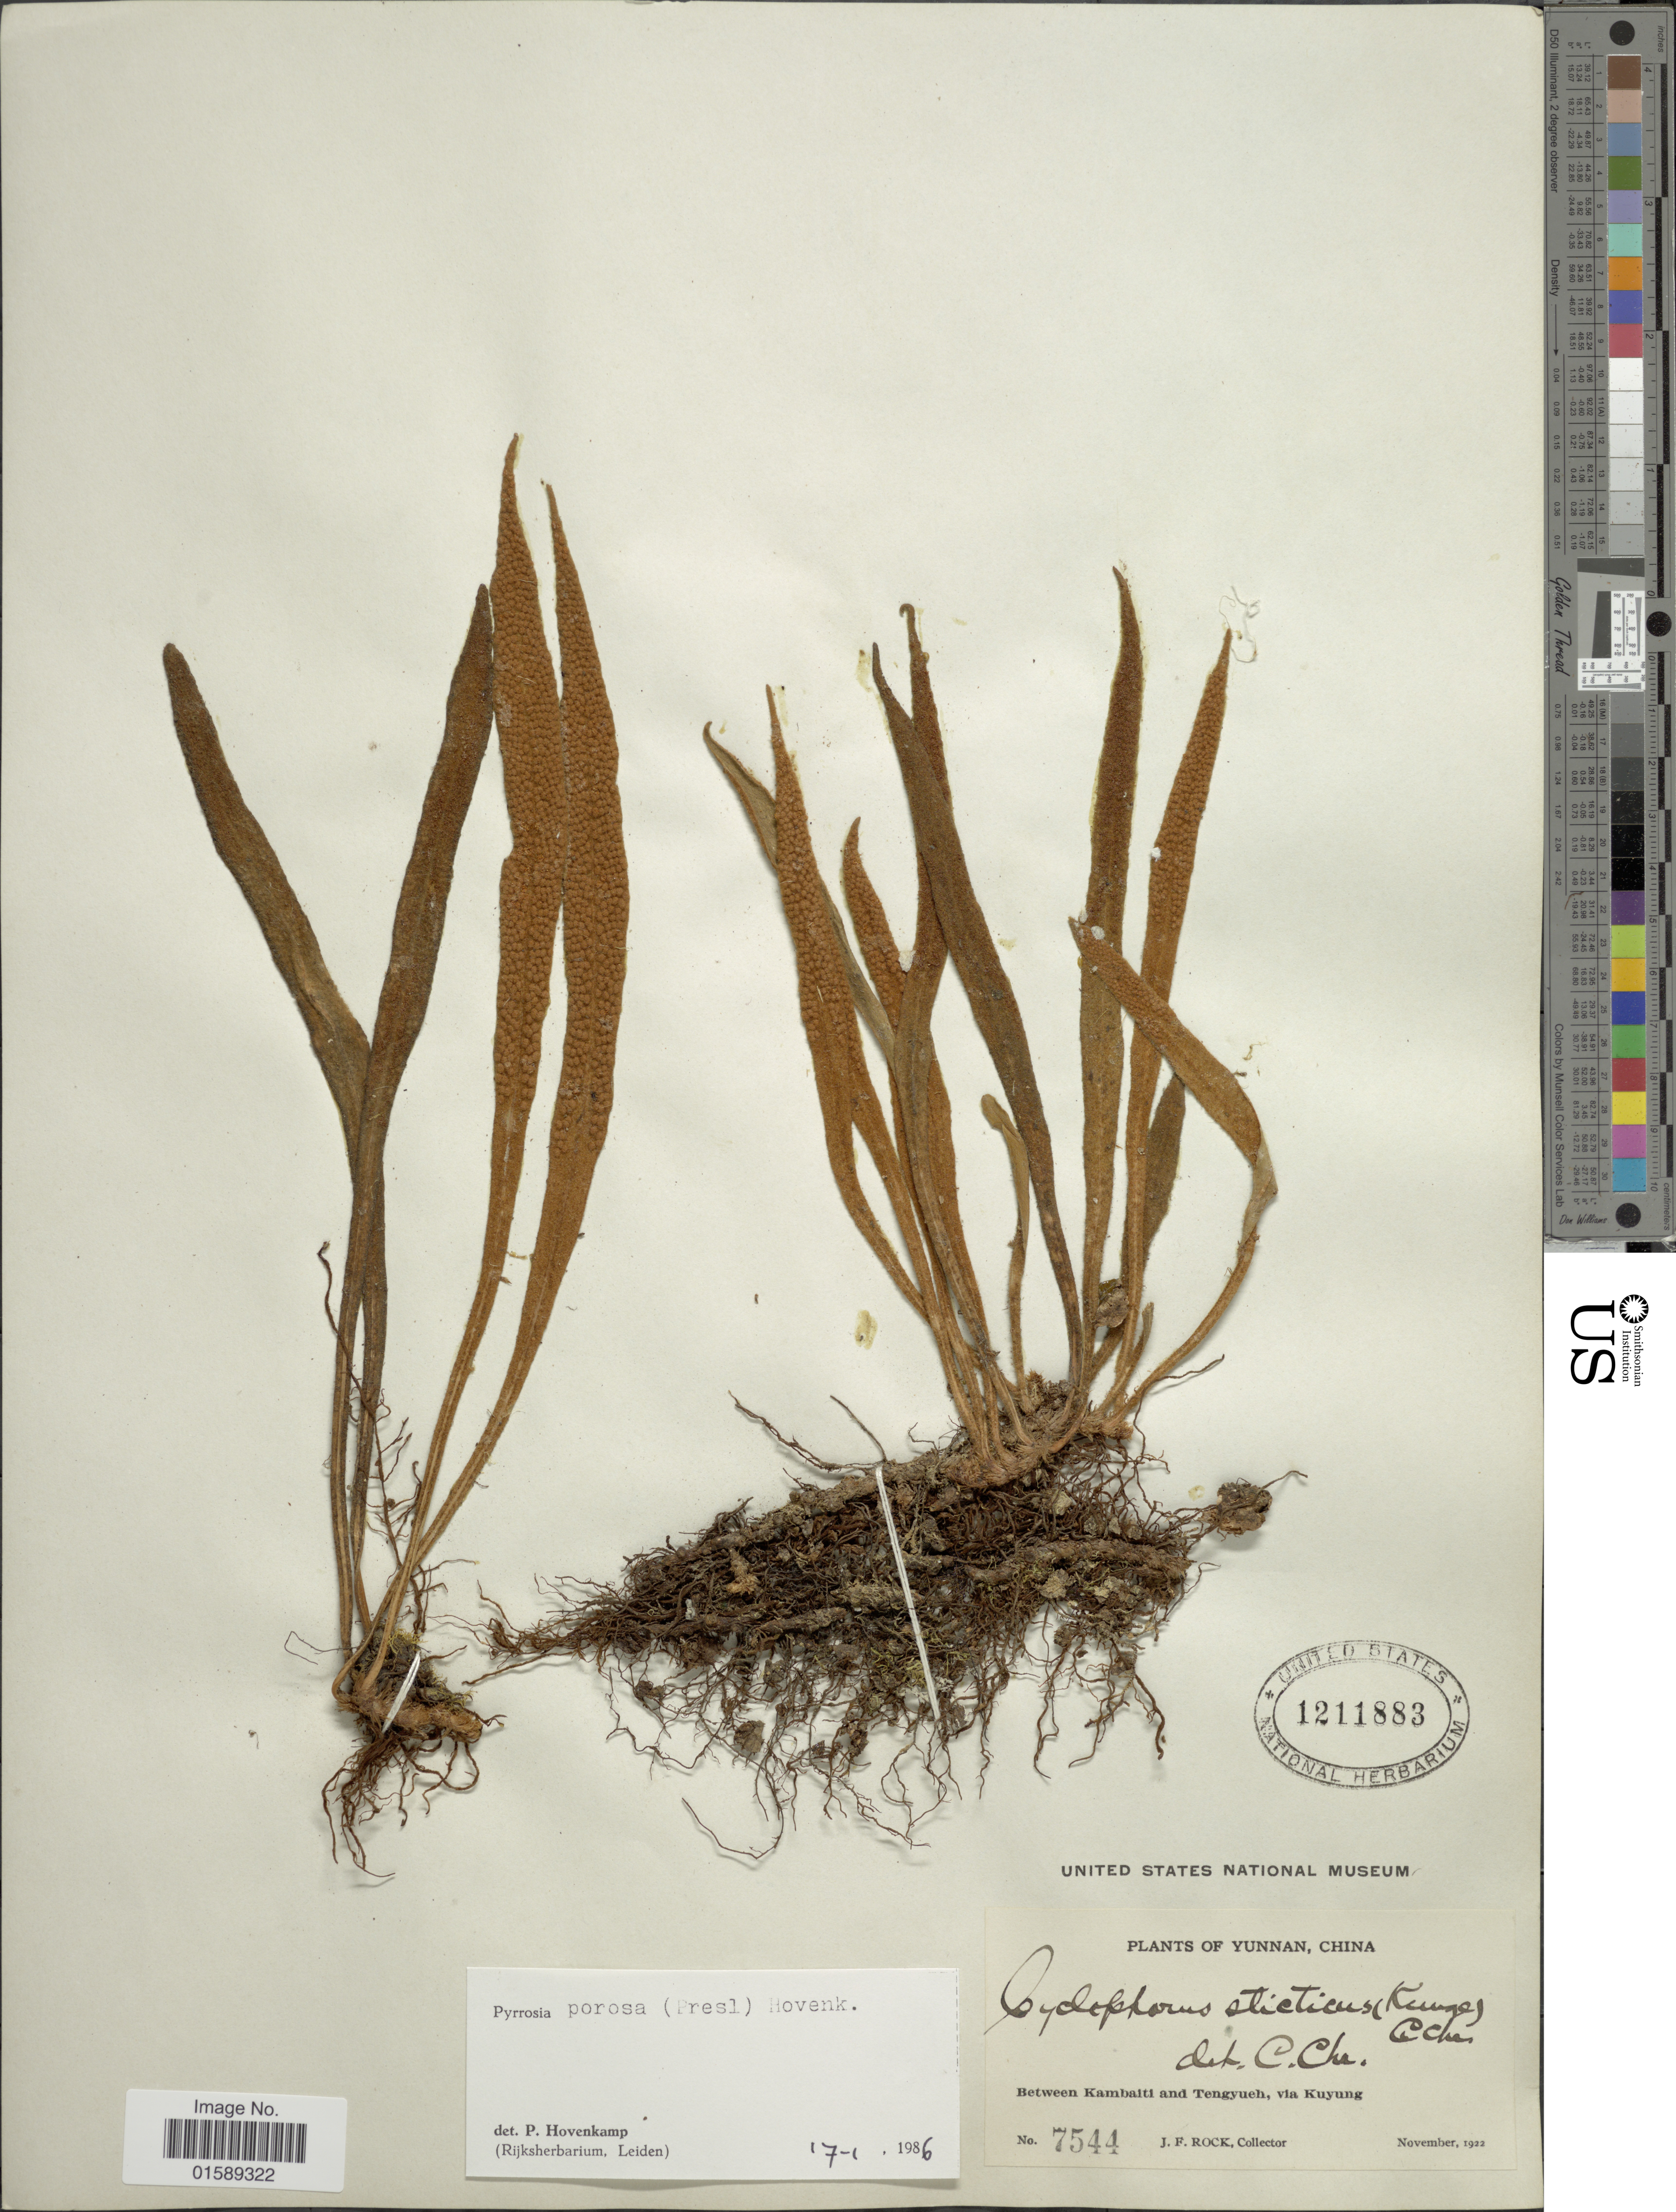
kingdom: Plantae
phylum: Tracheophyta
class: Polypodiopsida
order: Polypodiales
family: Polypodiaceae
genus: Pyrrosia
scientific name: Pyrrosia porosa var. porosa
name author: (C. Presl) Hovenkamp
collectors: J. Rock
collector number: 7544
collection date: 1922-11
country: China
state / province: Yunnan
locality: Yunnan, China. Between Kwambalti and Tengyueh, via Kuyung.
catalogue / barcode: US 1211883